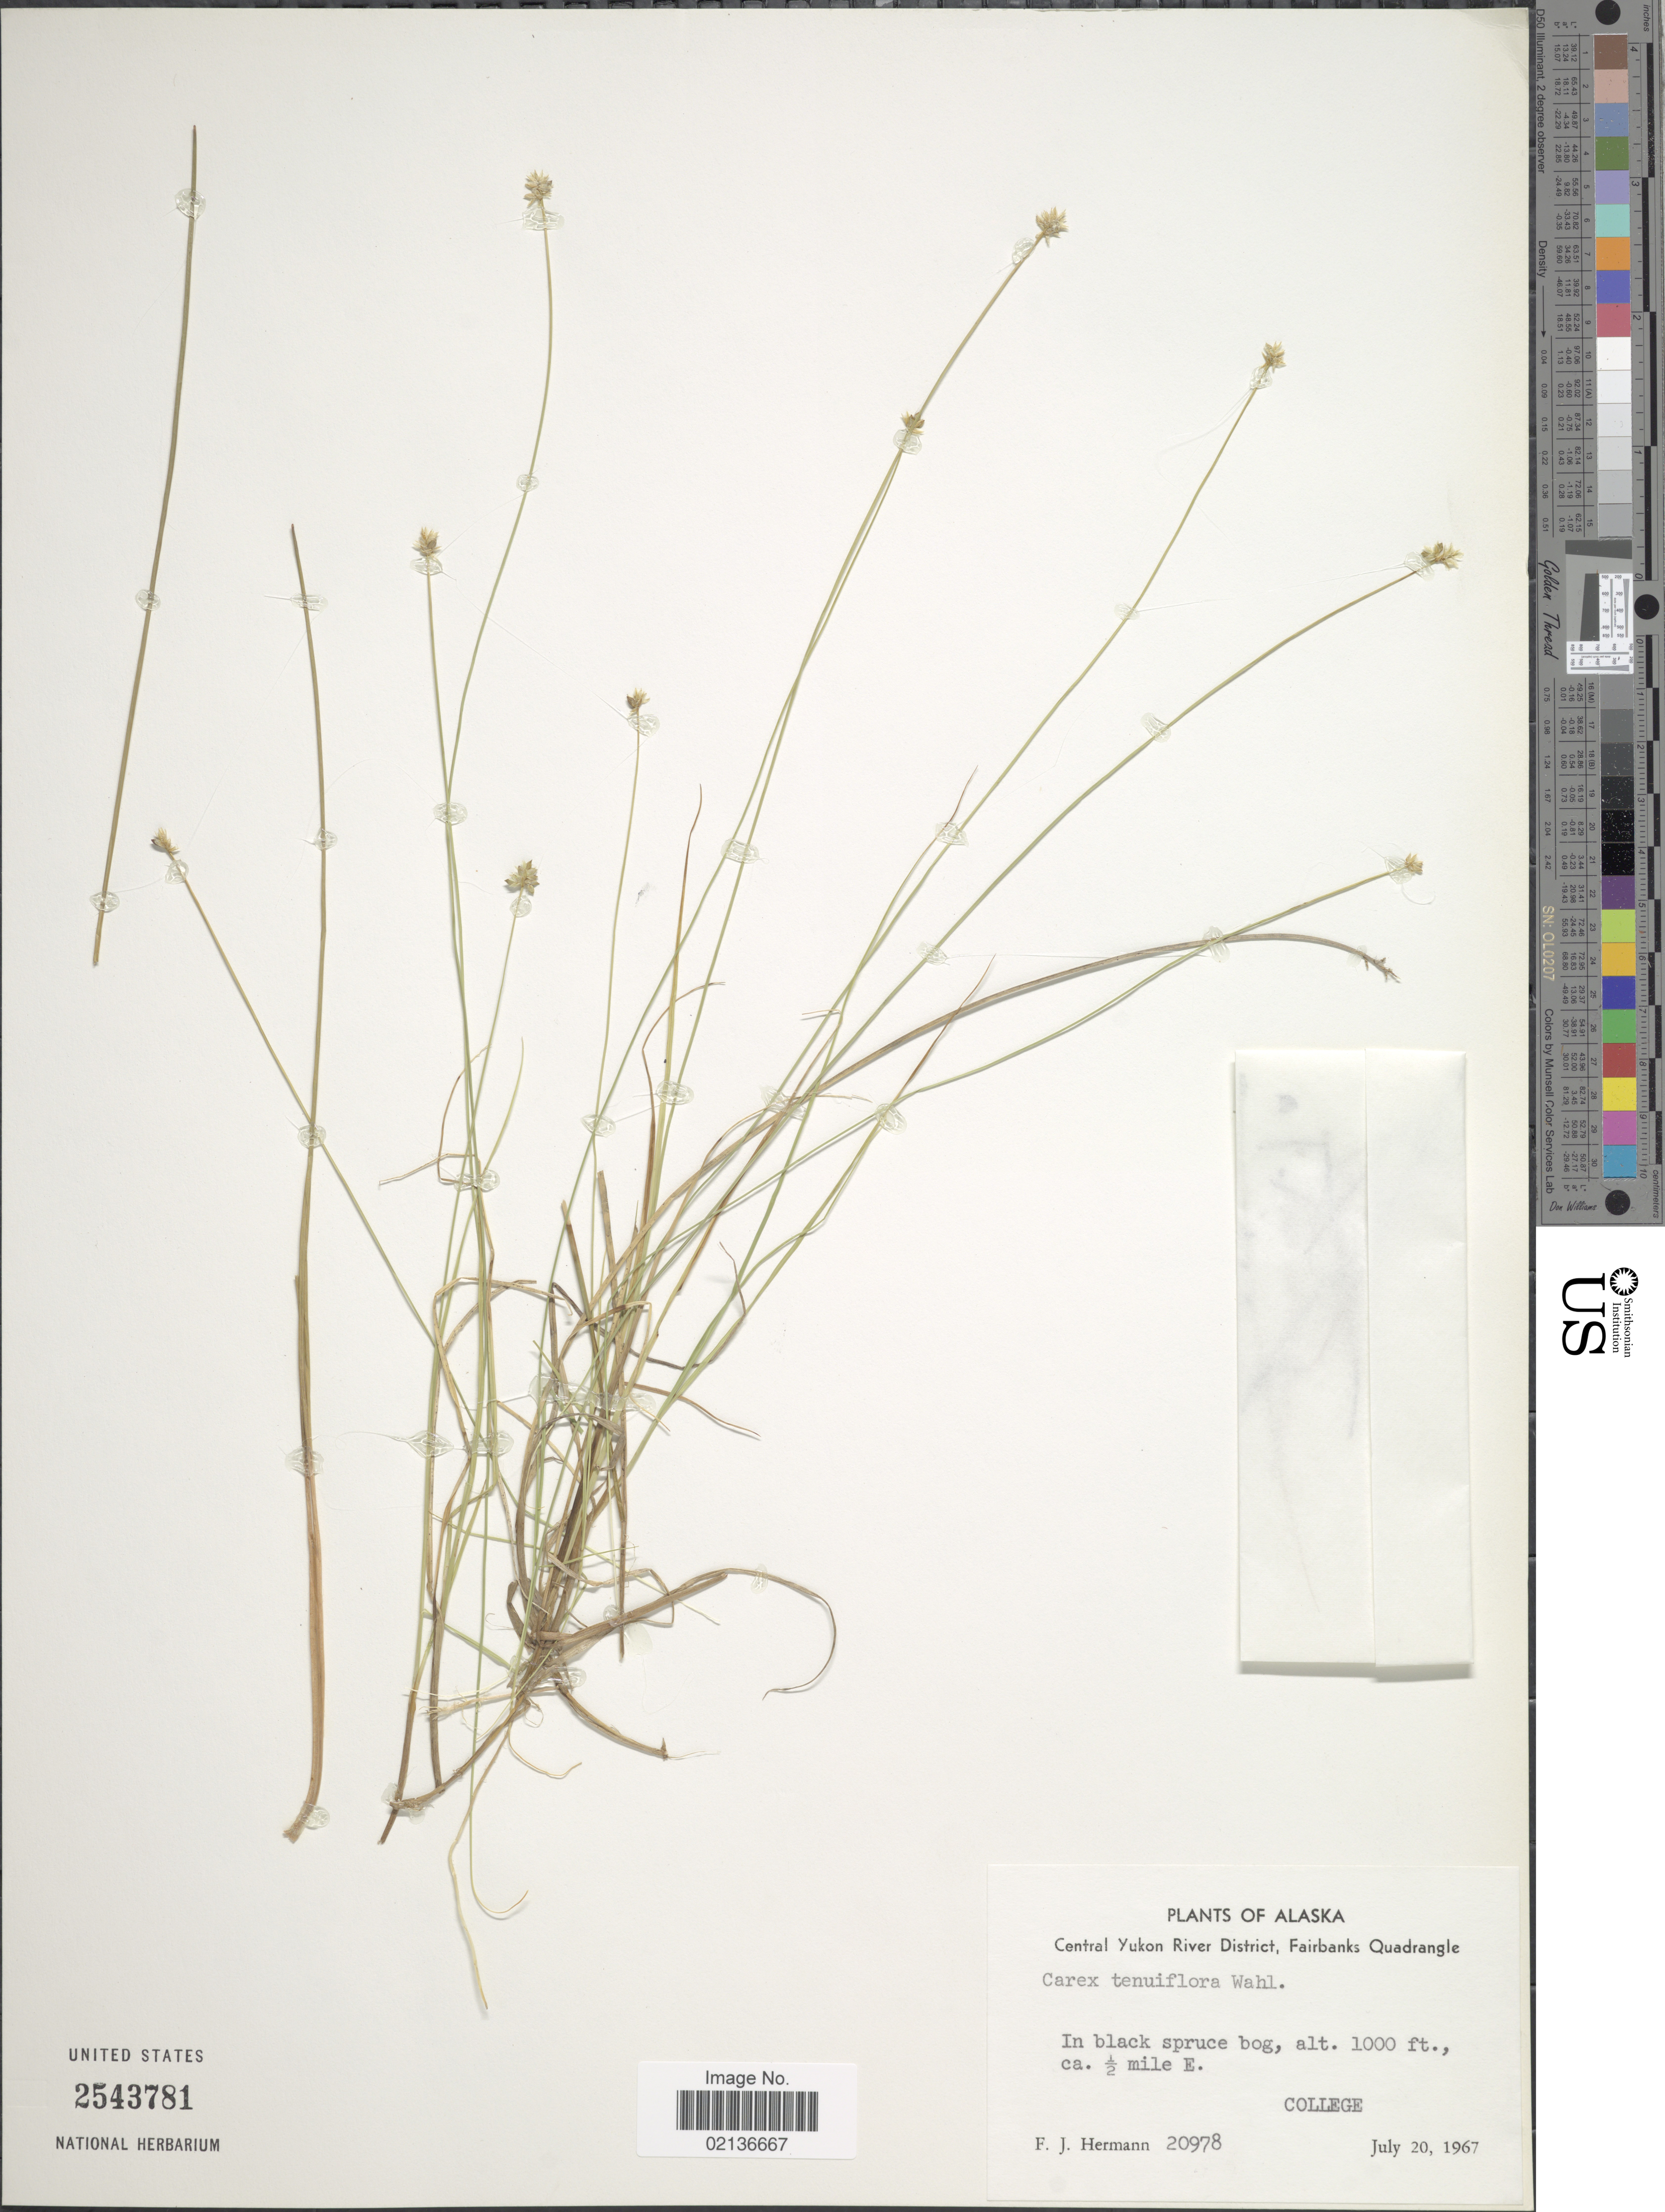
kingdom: Plantae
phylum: Tracheophyta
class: Liliopsida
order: Poales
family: Cyperaceae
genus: Carex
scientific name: Carex tenuiflora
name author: Wahlenb.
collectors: F. J. Hermann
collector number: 20978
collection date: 1967-07-20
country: United States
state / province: Alaska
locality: Central Yukon River District, Fairbanks Quadrangle, ½ mile E. College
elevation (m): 305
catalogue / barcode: US 2543781